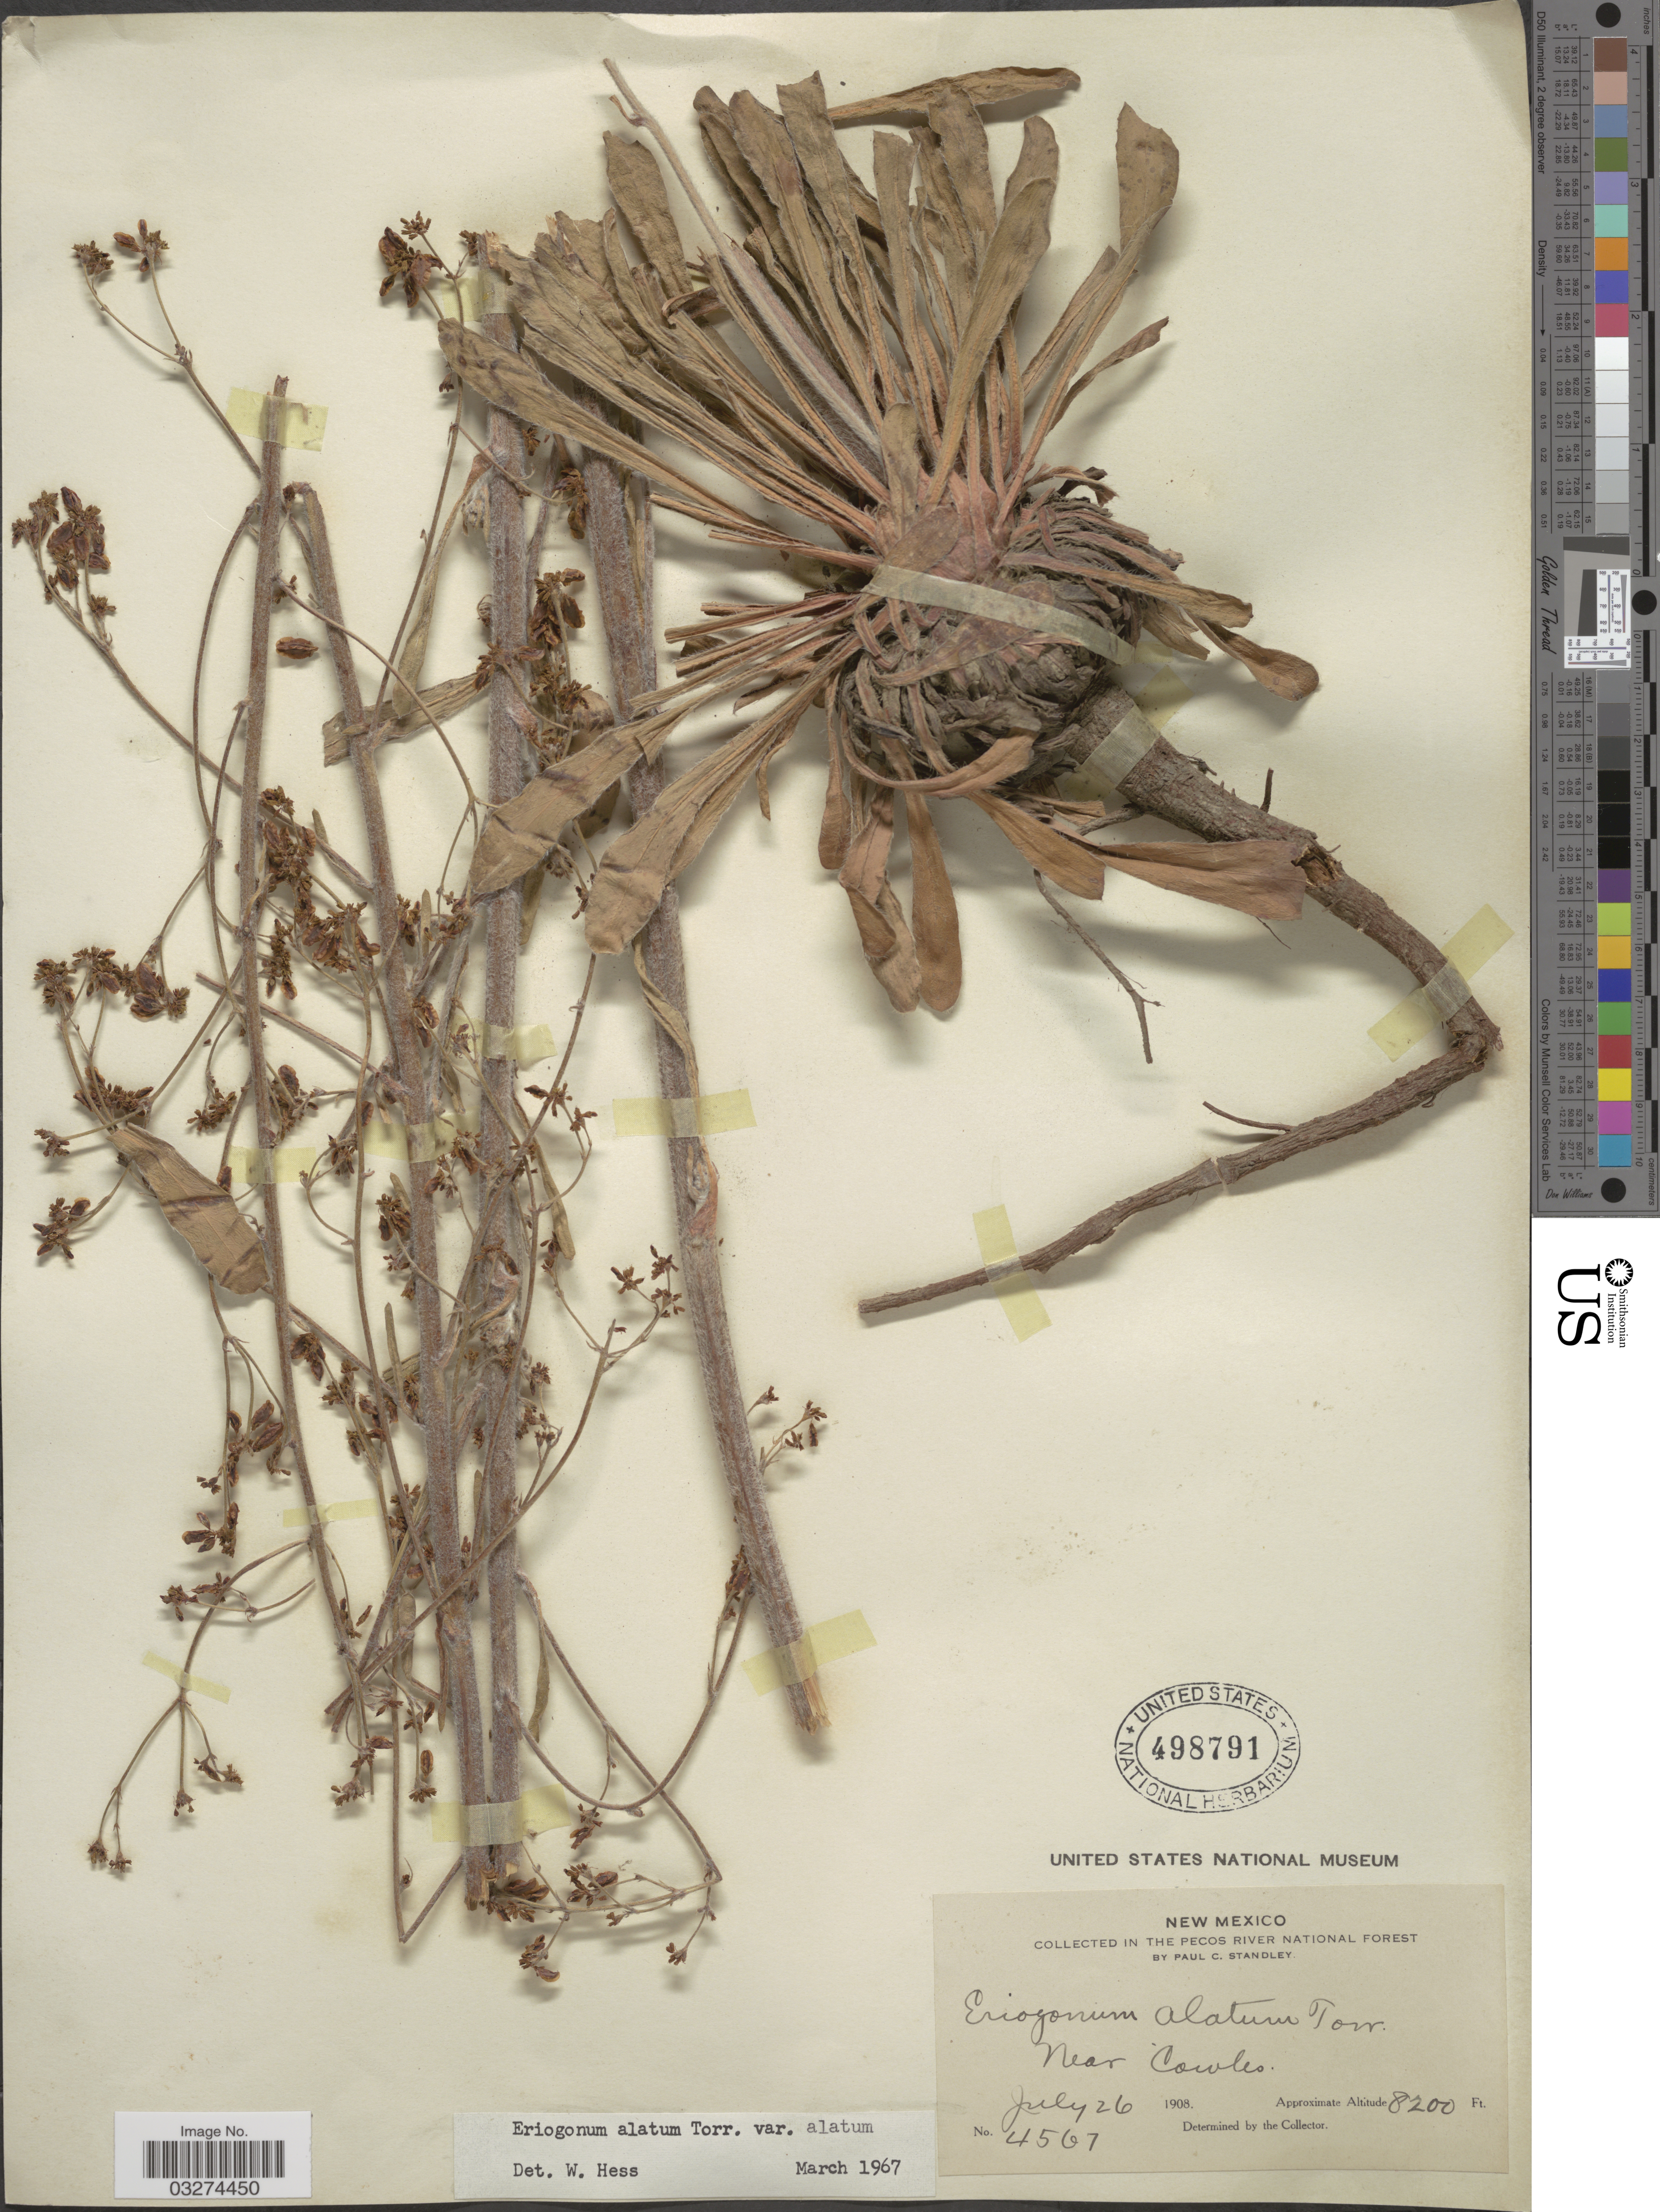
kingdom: Plantae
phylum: Tracheophyta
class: Magnoliopsida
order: Caryophyllales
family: Polygonaceae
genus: Eriogonum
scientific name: Eriogonum alatum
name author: Torr.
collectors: P. C. Standley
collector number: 4567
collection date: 1908-07-26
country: United States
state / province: New Mexico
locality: In the Pecos River National Forest, Near Cowles.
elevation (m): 2499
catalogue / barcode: US 498791